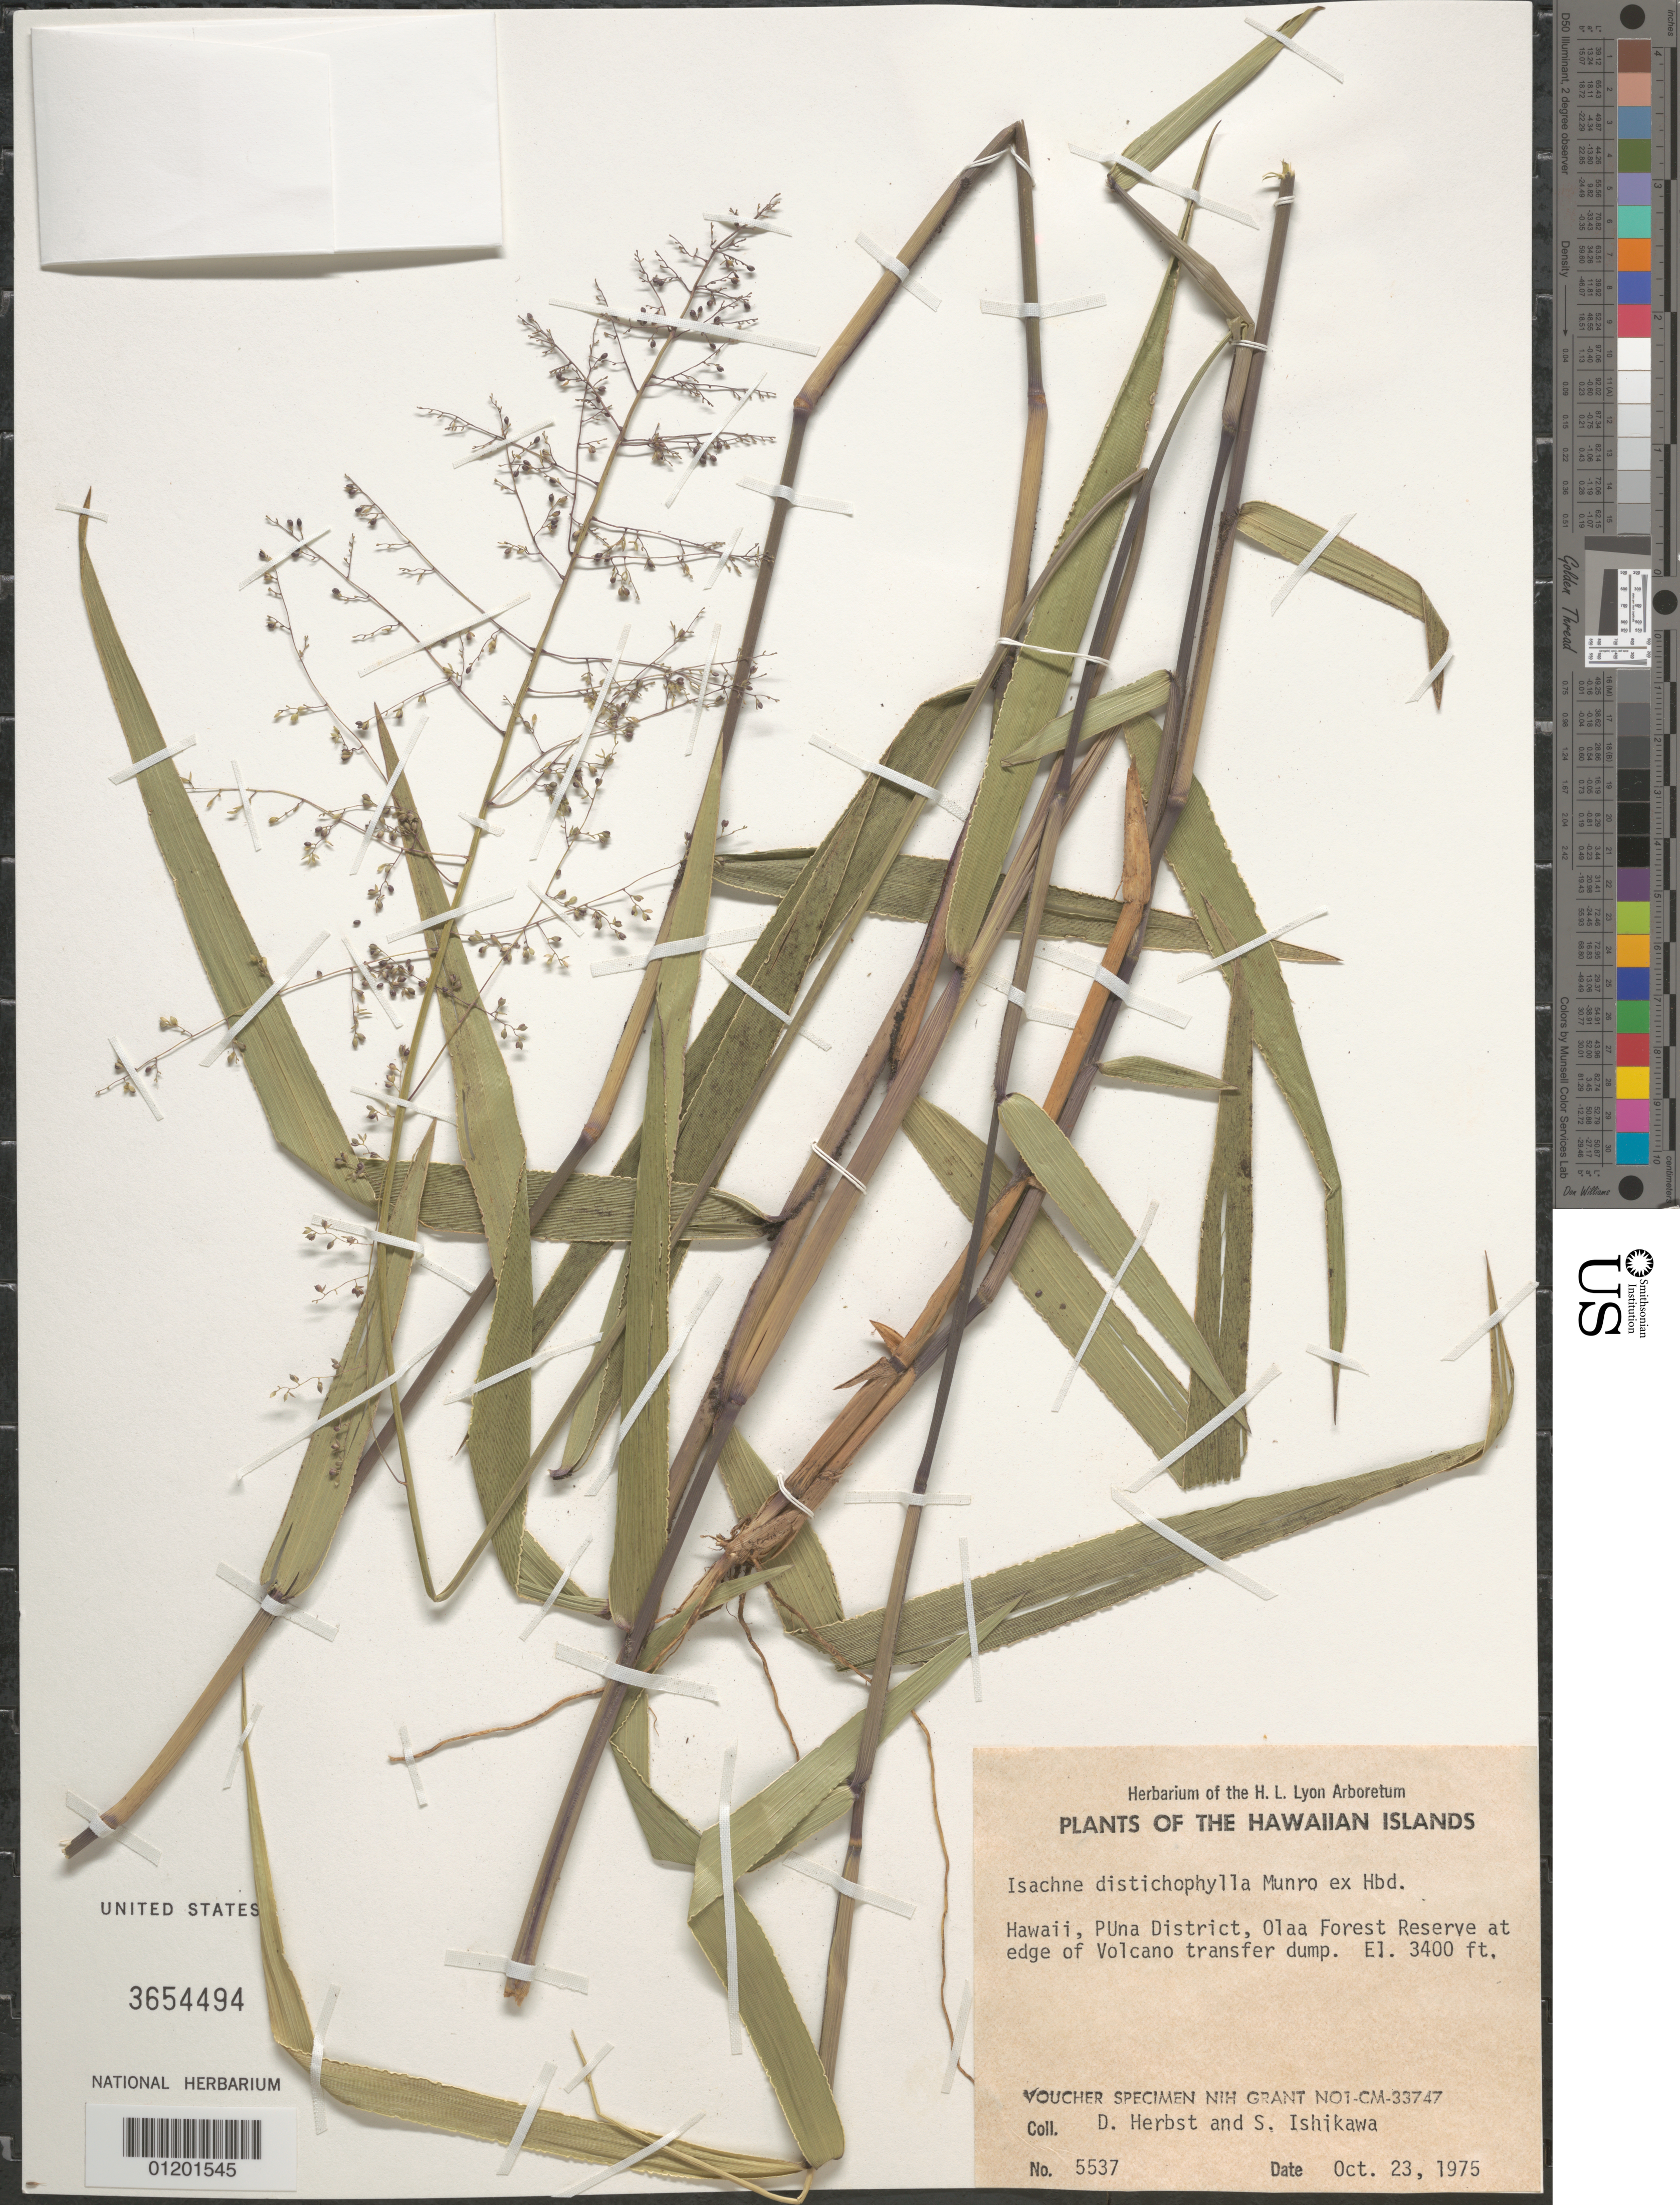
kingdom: Plantae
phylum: Tracheophyta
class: Liliopsida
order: Poales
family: Poaceae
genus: Isachne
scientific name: Isachne distichophylla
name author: Munro ex Hillebr.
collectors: D. R. Herbst & S. Ishikawa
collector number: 5537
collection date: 1975-10-23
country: United States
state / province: Hawaii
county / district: Hawaii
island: Hawaii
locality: Puna District, Olaa Forest Reserve at edge of Volcano transfer dump.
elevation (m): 1036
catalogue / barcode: US 3654494